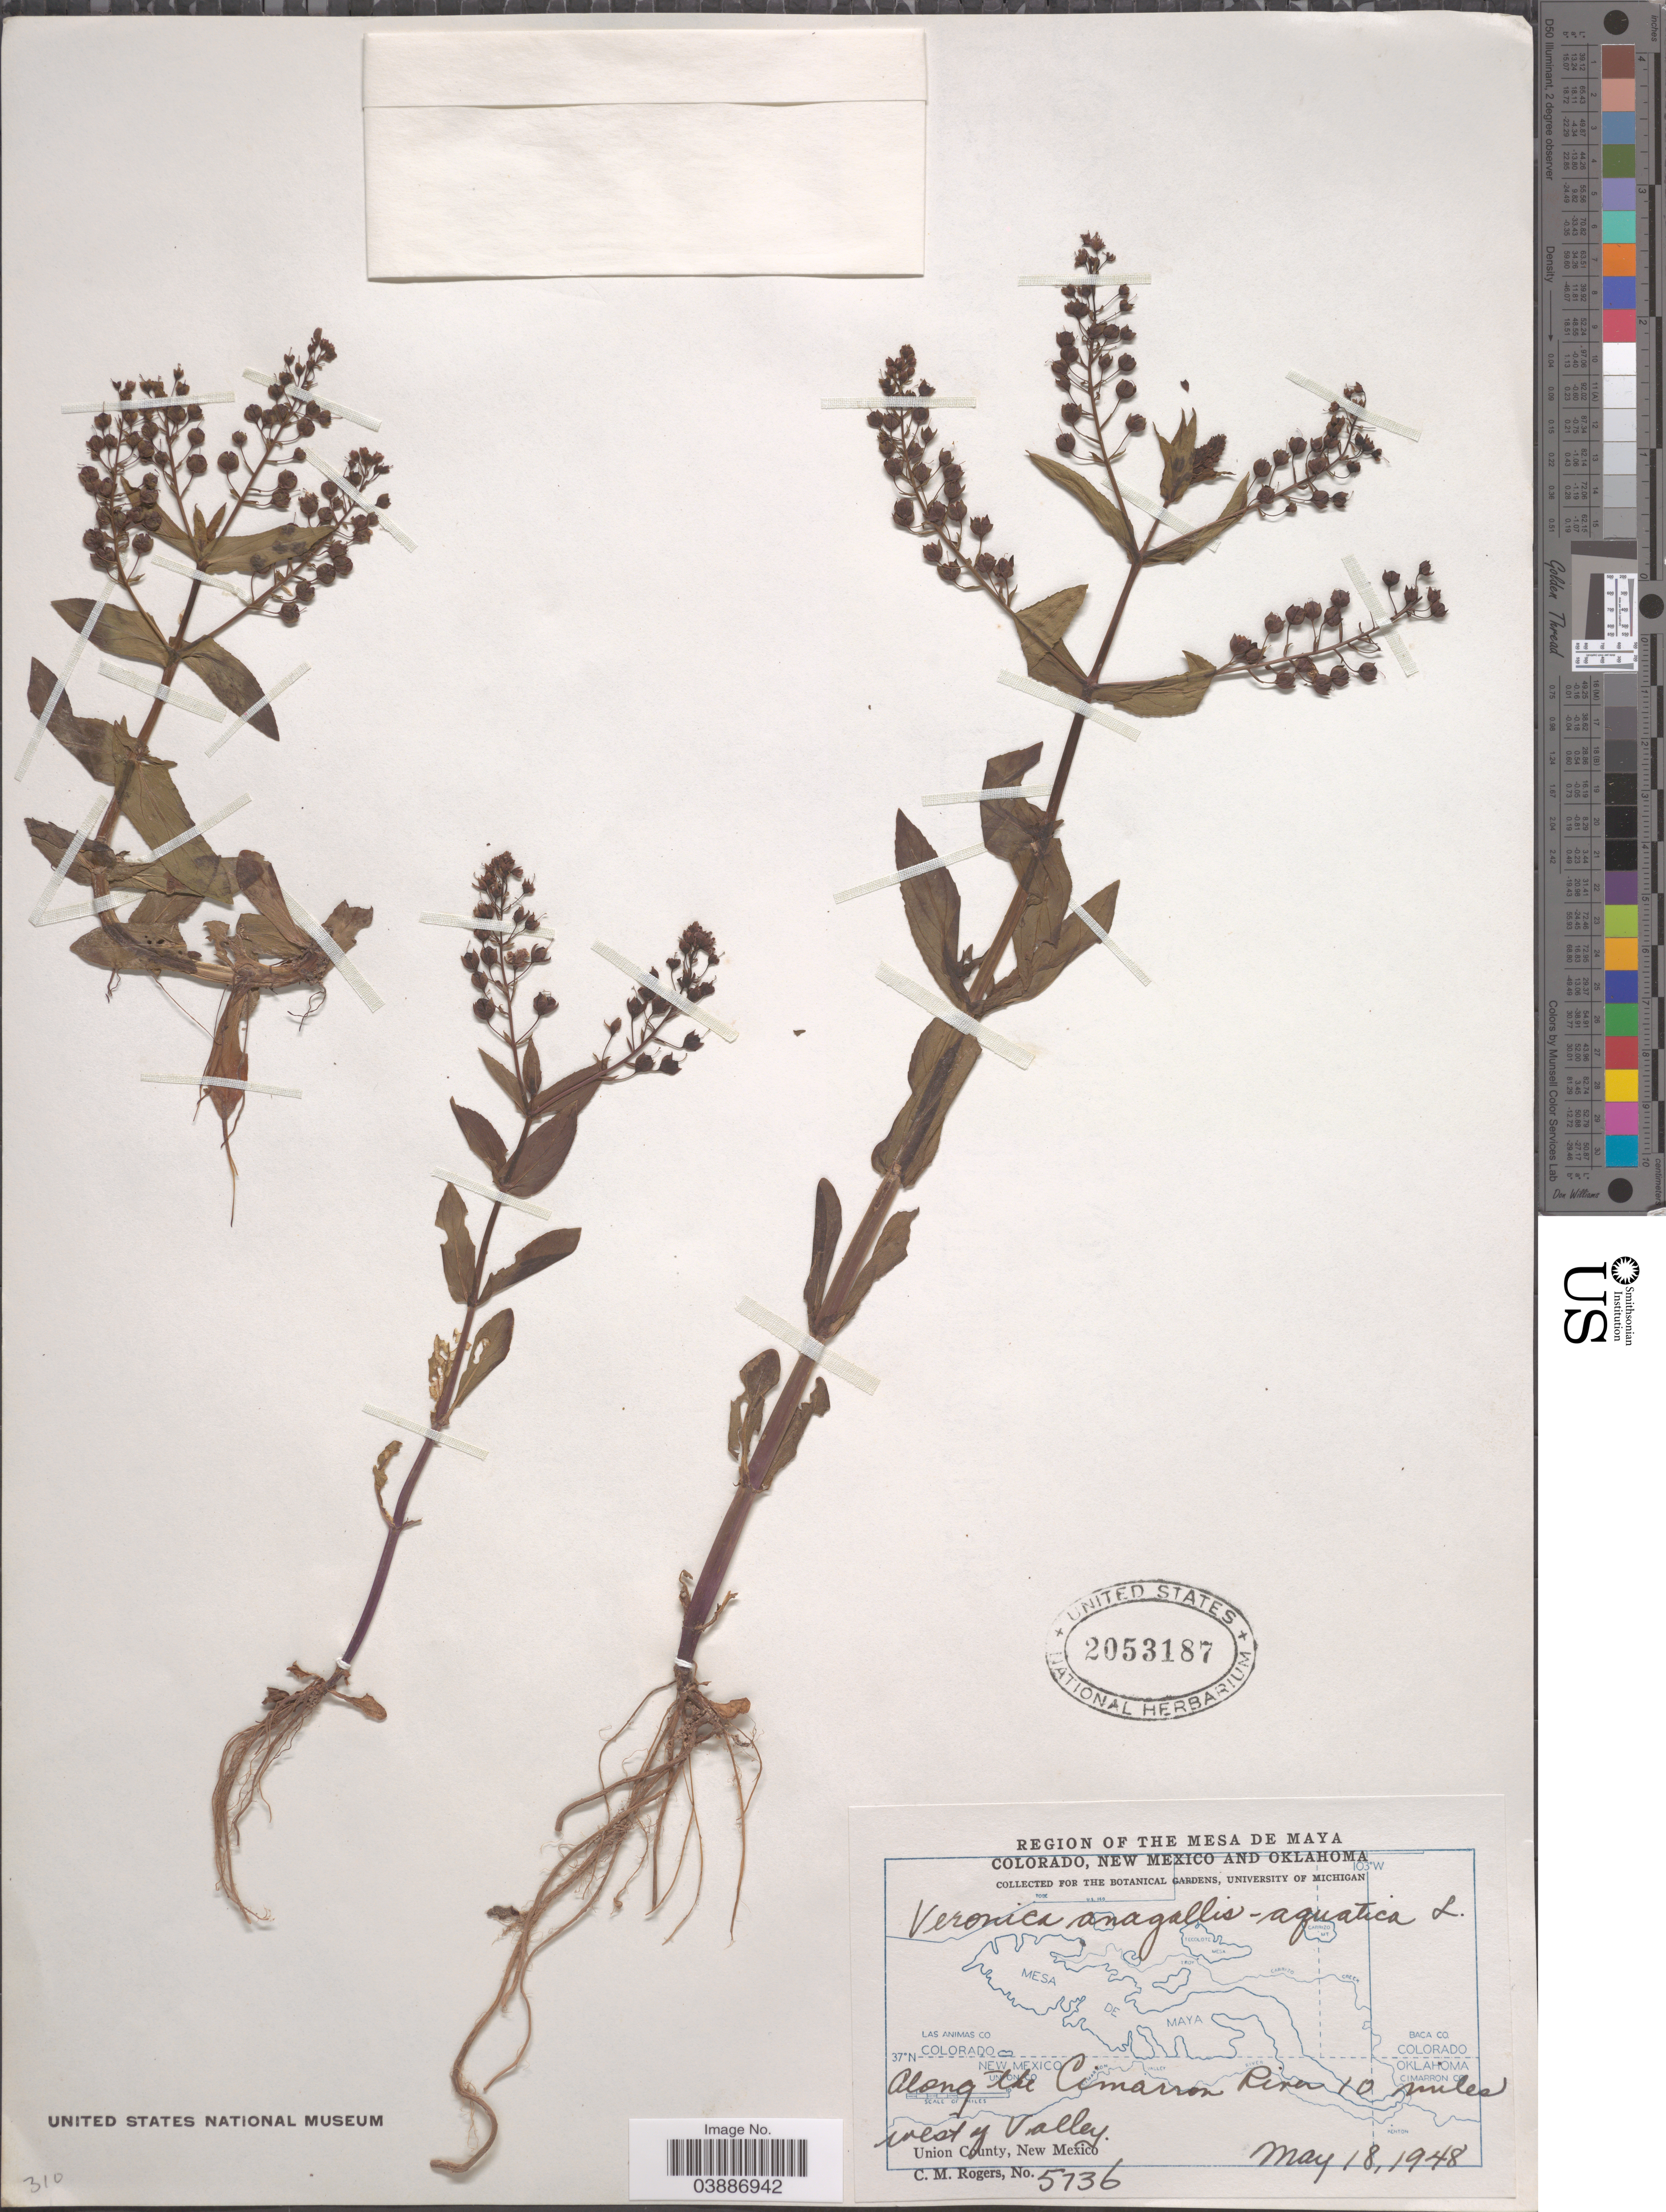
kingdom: Plantae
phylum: Tracheophyta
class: Magnoliopsida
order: Lamiales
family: Plantaginaceae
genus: Veronica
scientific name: Veronica anagallis-aquatica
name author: L.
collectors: C. M. Rogers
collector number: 5736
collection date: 1948-05-18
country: United States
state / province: New Mexico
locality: The Mesa de Maya. Along the Cimarron River 10 miles west of valley. Union County.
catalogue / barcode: US 2053187